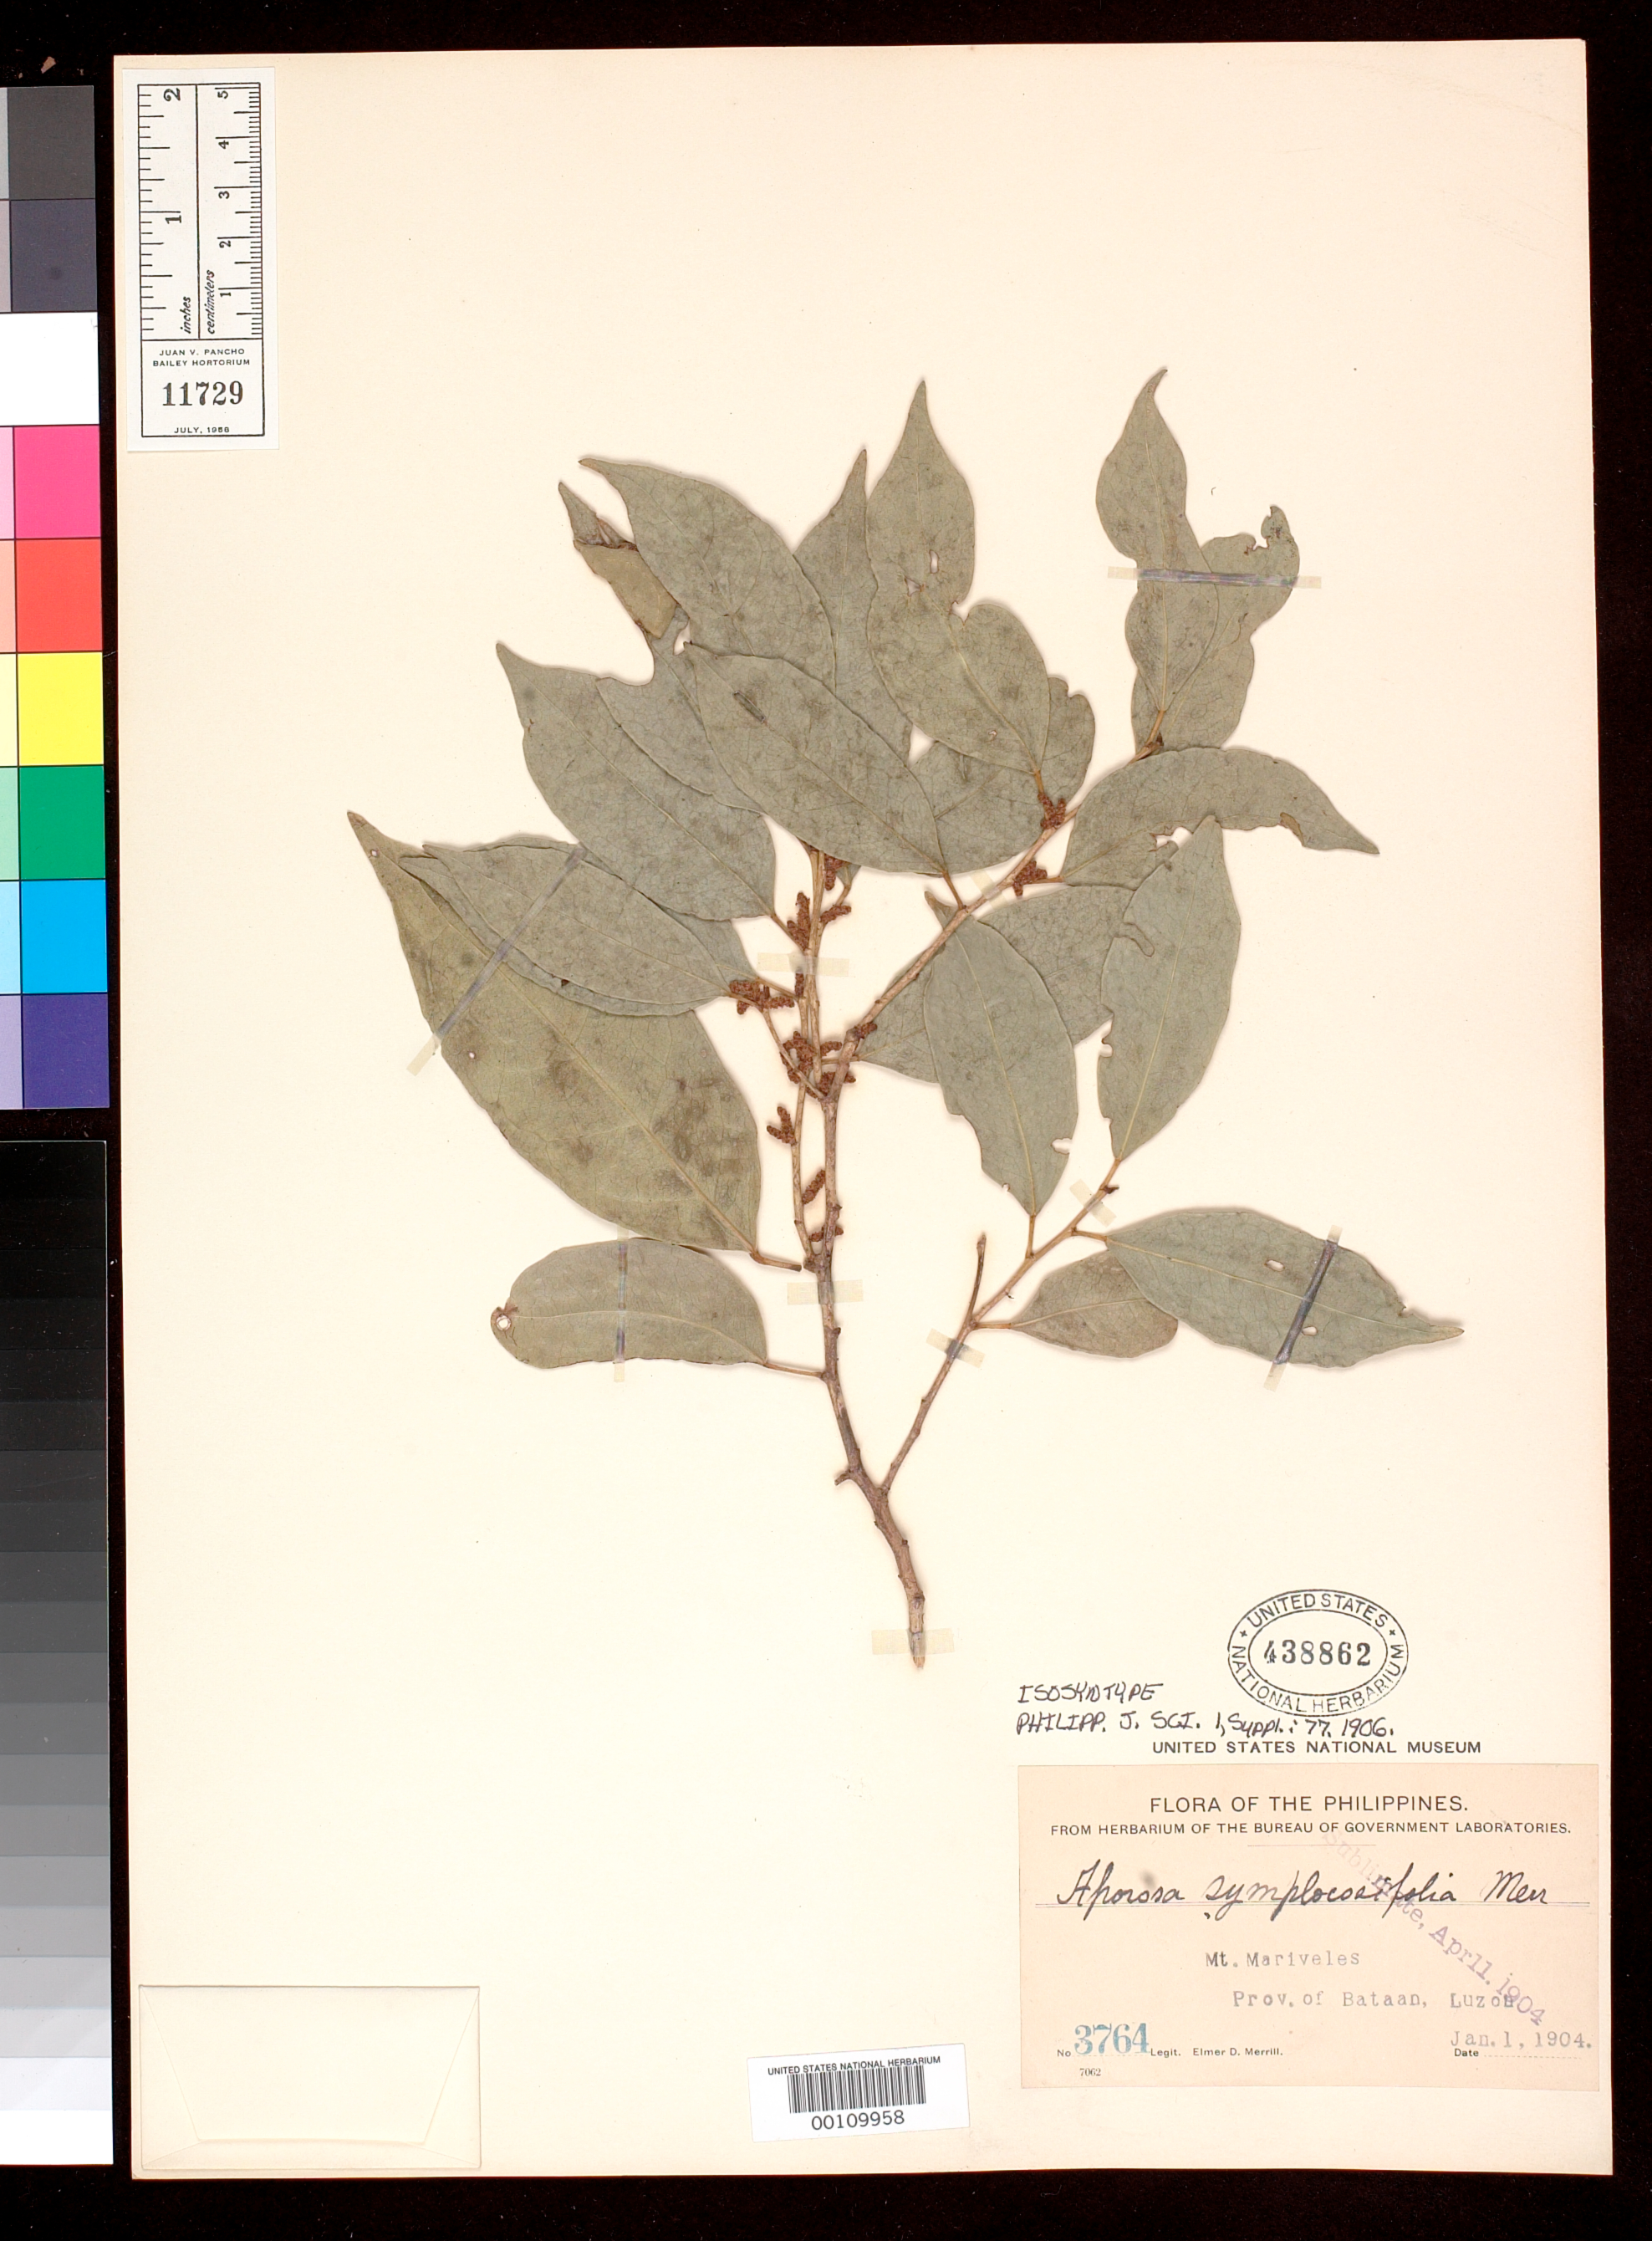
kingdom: Plantae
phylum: Tracheophyta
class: Magnoliopsida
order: Malpighiales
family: Phyllanthaceae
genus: Aporosa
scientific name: Aporosa symplocosifolia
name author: Merr.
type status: Isosyntype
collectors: E. D. Merrill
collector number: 3764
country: Philippines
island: Luzon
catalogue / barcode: US 438862